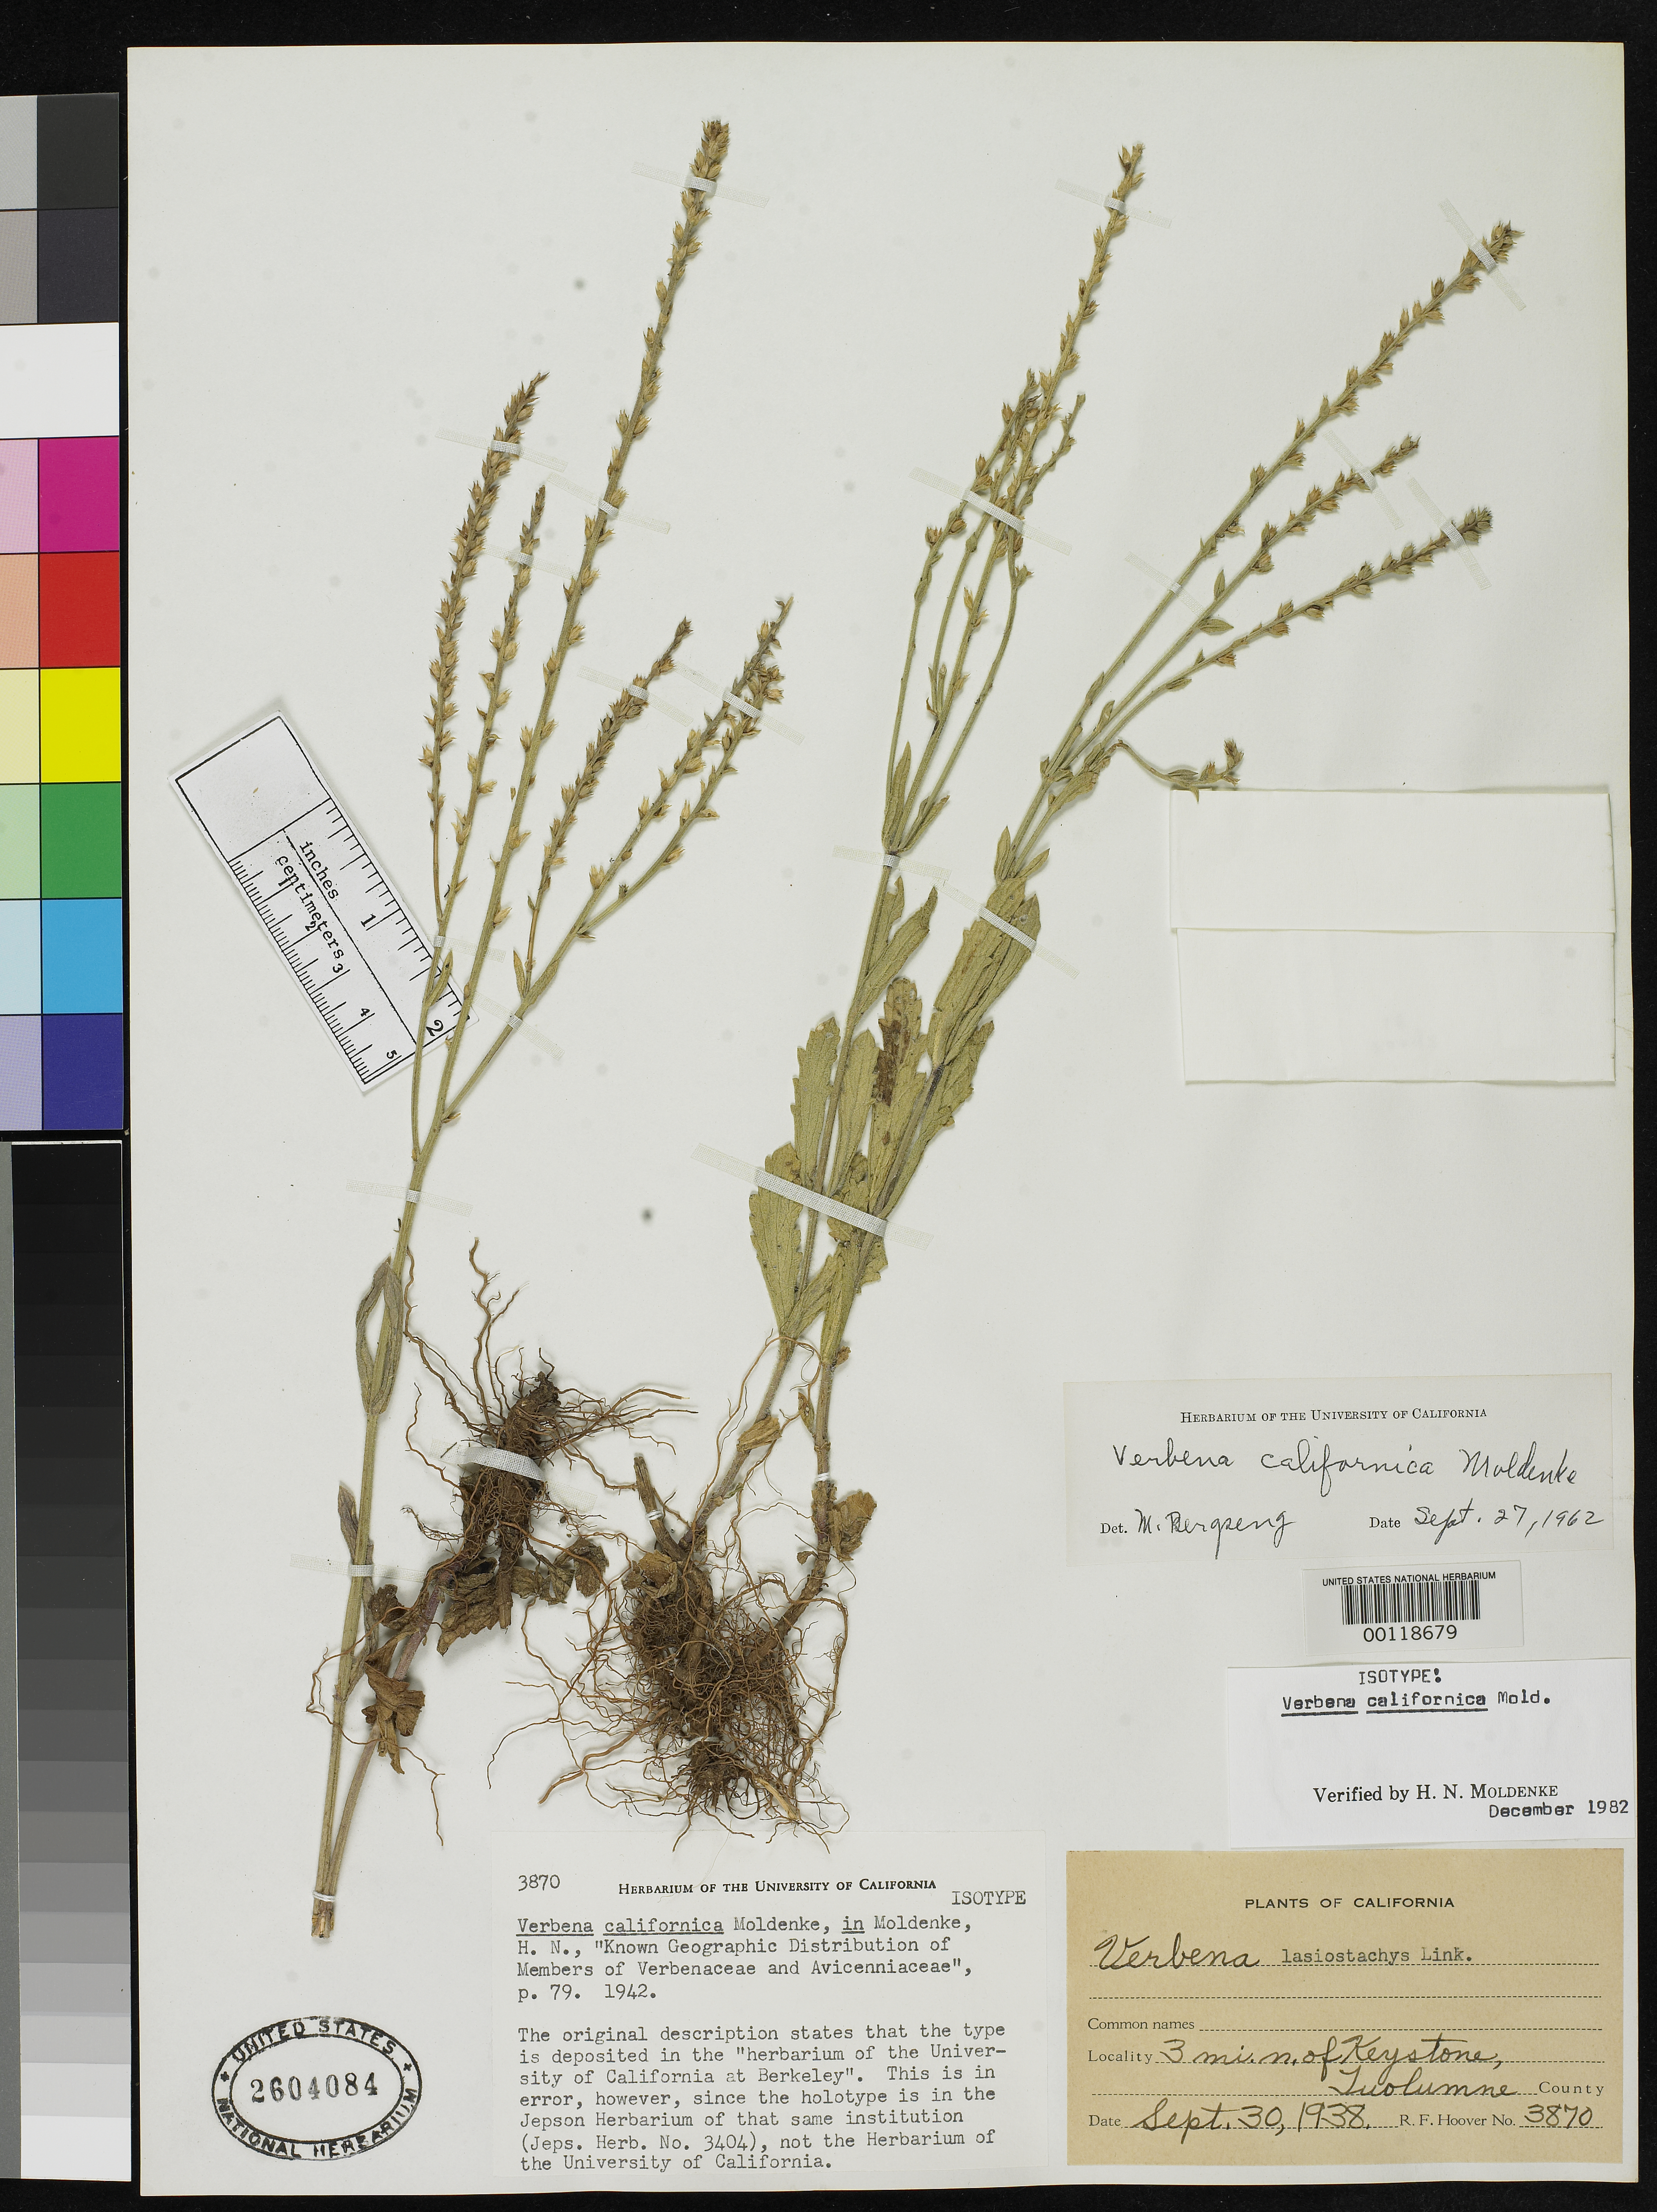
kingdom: Plantae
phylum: Tracheophyta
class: Magnoliopsida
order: Lamiales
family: Verbenaceae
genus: Verbena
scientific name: Verbena californica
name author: Moldenke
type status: Isotype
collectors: R. F. Hoover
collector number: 3870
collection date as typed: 30 Sep 1938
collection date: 1938-09-30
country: United States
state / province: California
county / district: Tuolumne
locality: North of Keystone.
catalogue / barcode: US 2604084